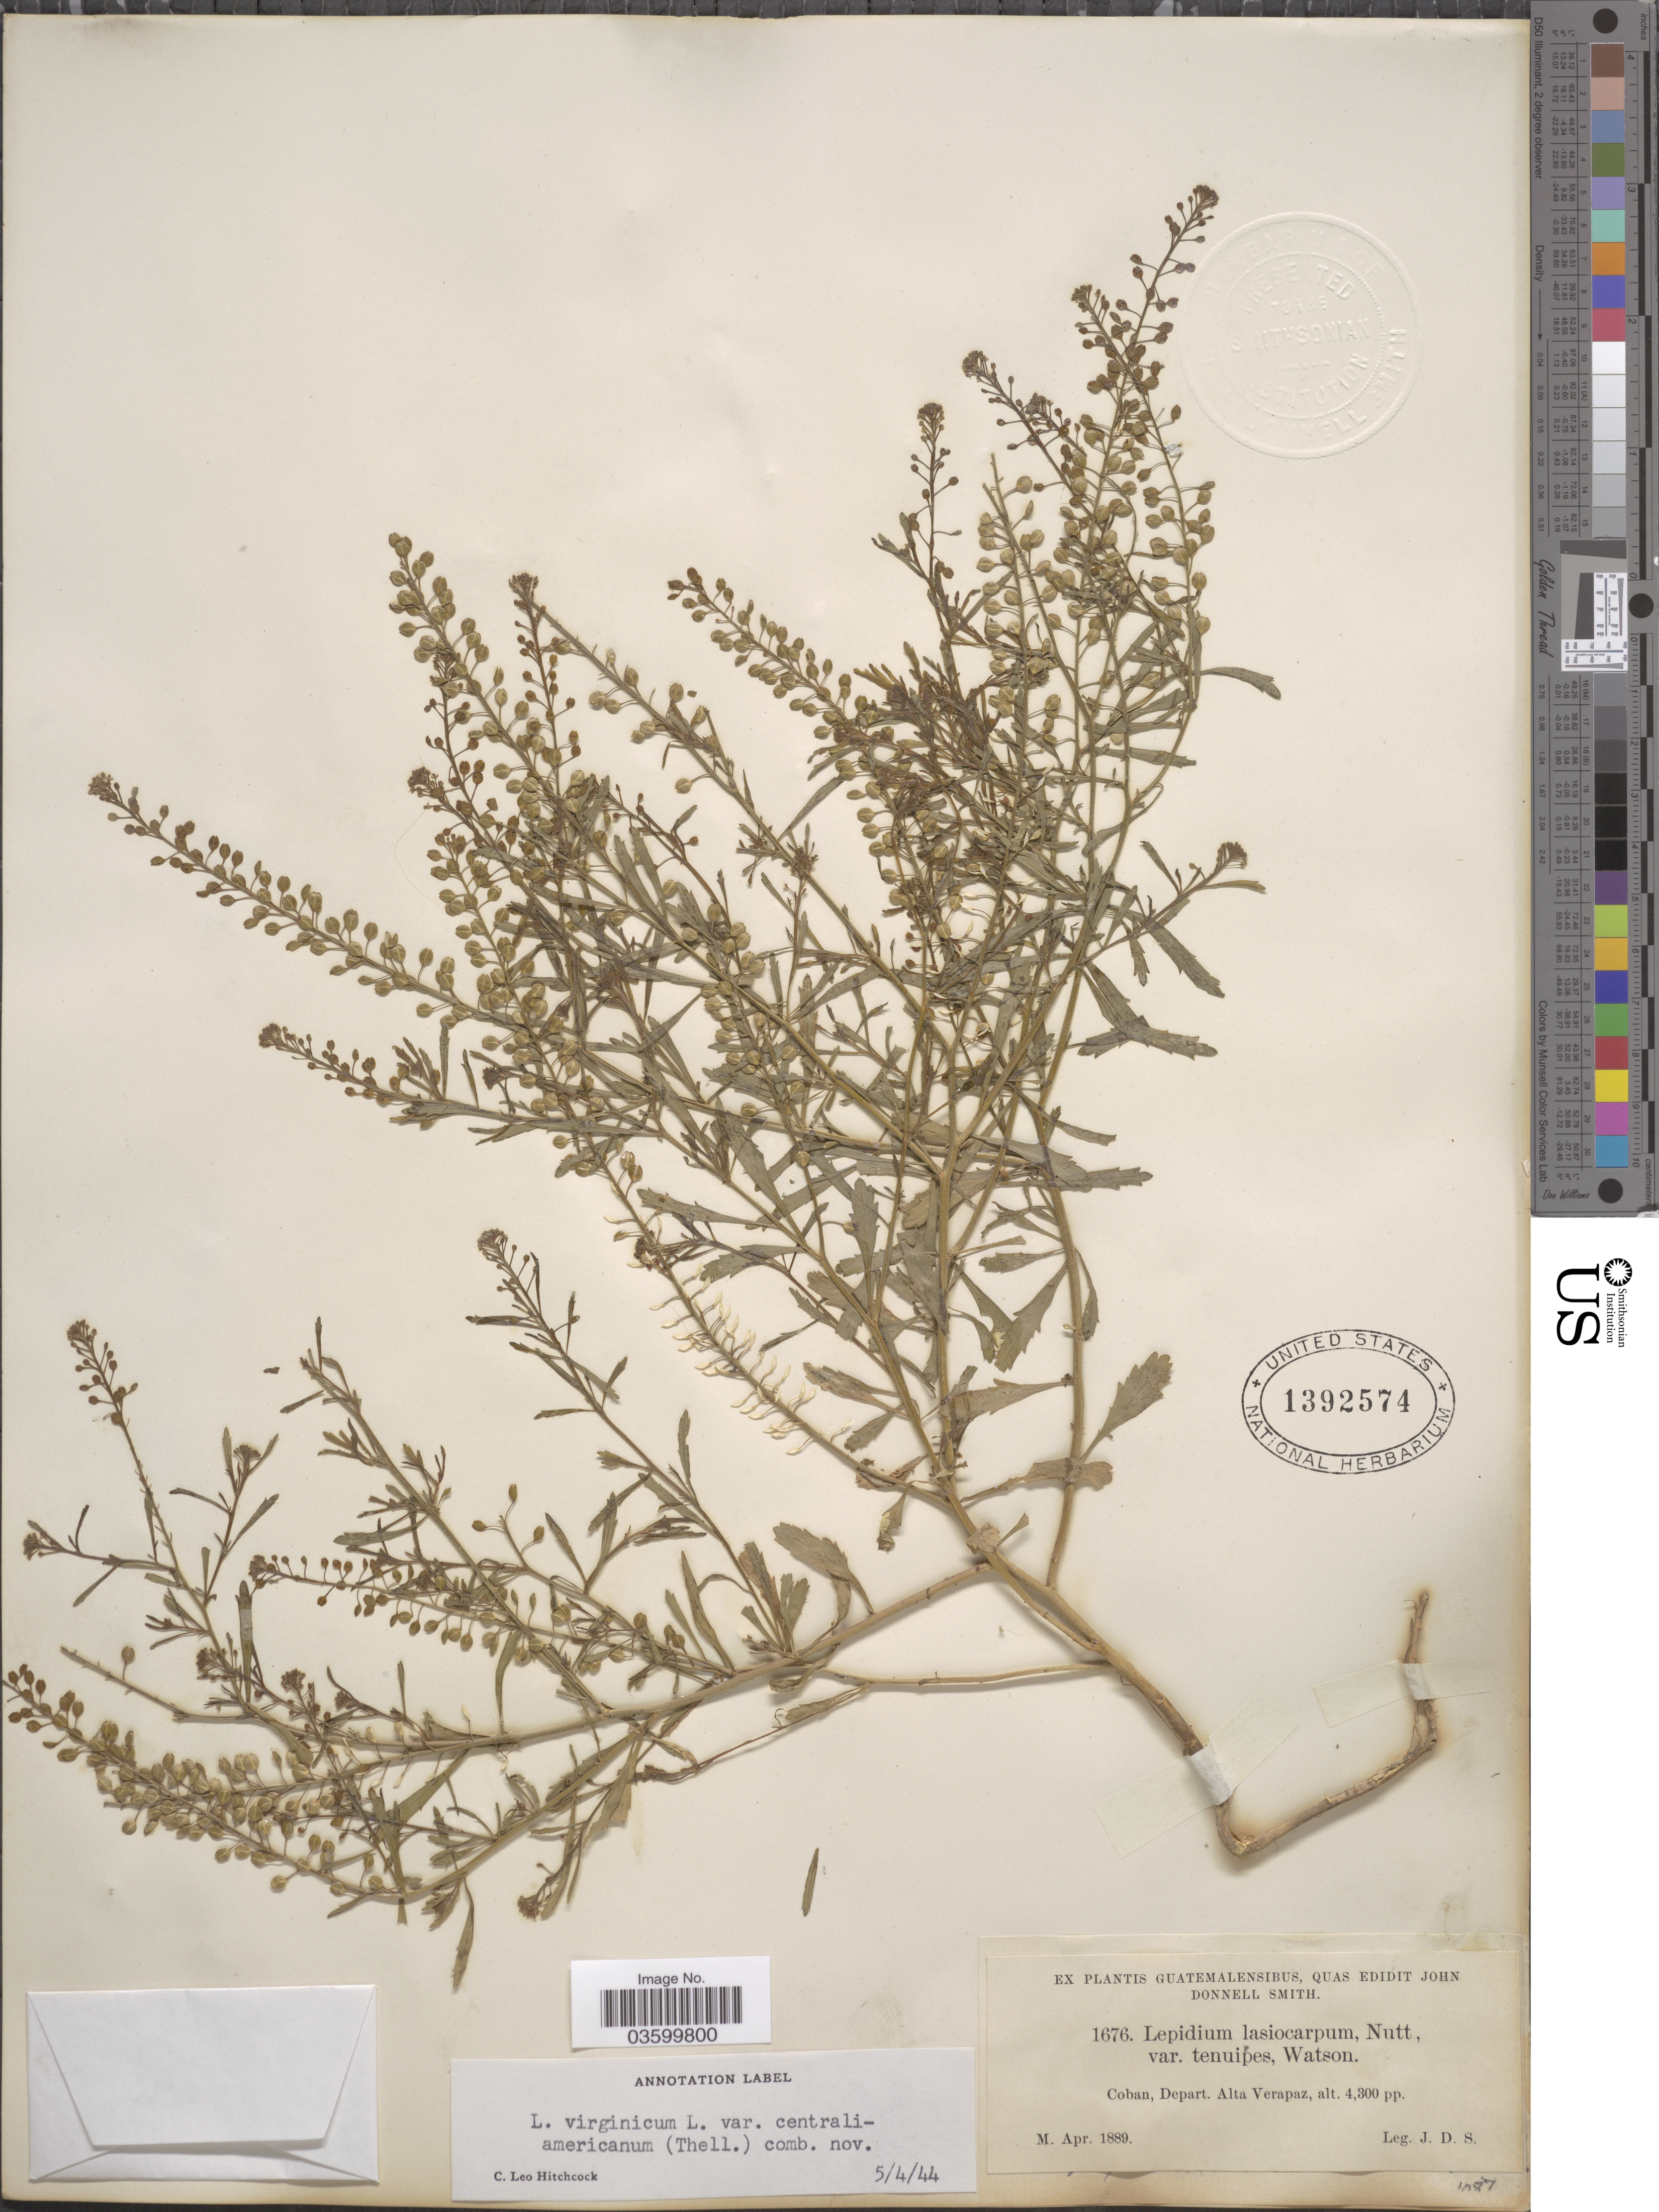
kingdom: Plantae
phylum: Tracheophyta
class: Magnoliopsida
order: Brassicales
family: Brassicaceae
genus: Lepidium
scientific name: Lepidium virginicum var. centrali-americanum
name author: (Thell.) C.L. Hitchc.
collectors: J. Donnell Smith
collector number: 1676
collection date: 1889-04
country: Guatemala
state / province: Alta Verapaz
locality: Coban, Depart. Alta Verapaz.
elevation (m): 1311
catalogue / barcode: US 1392574